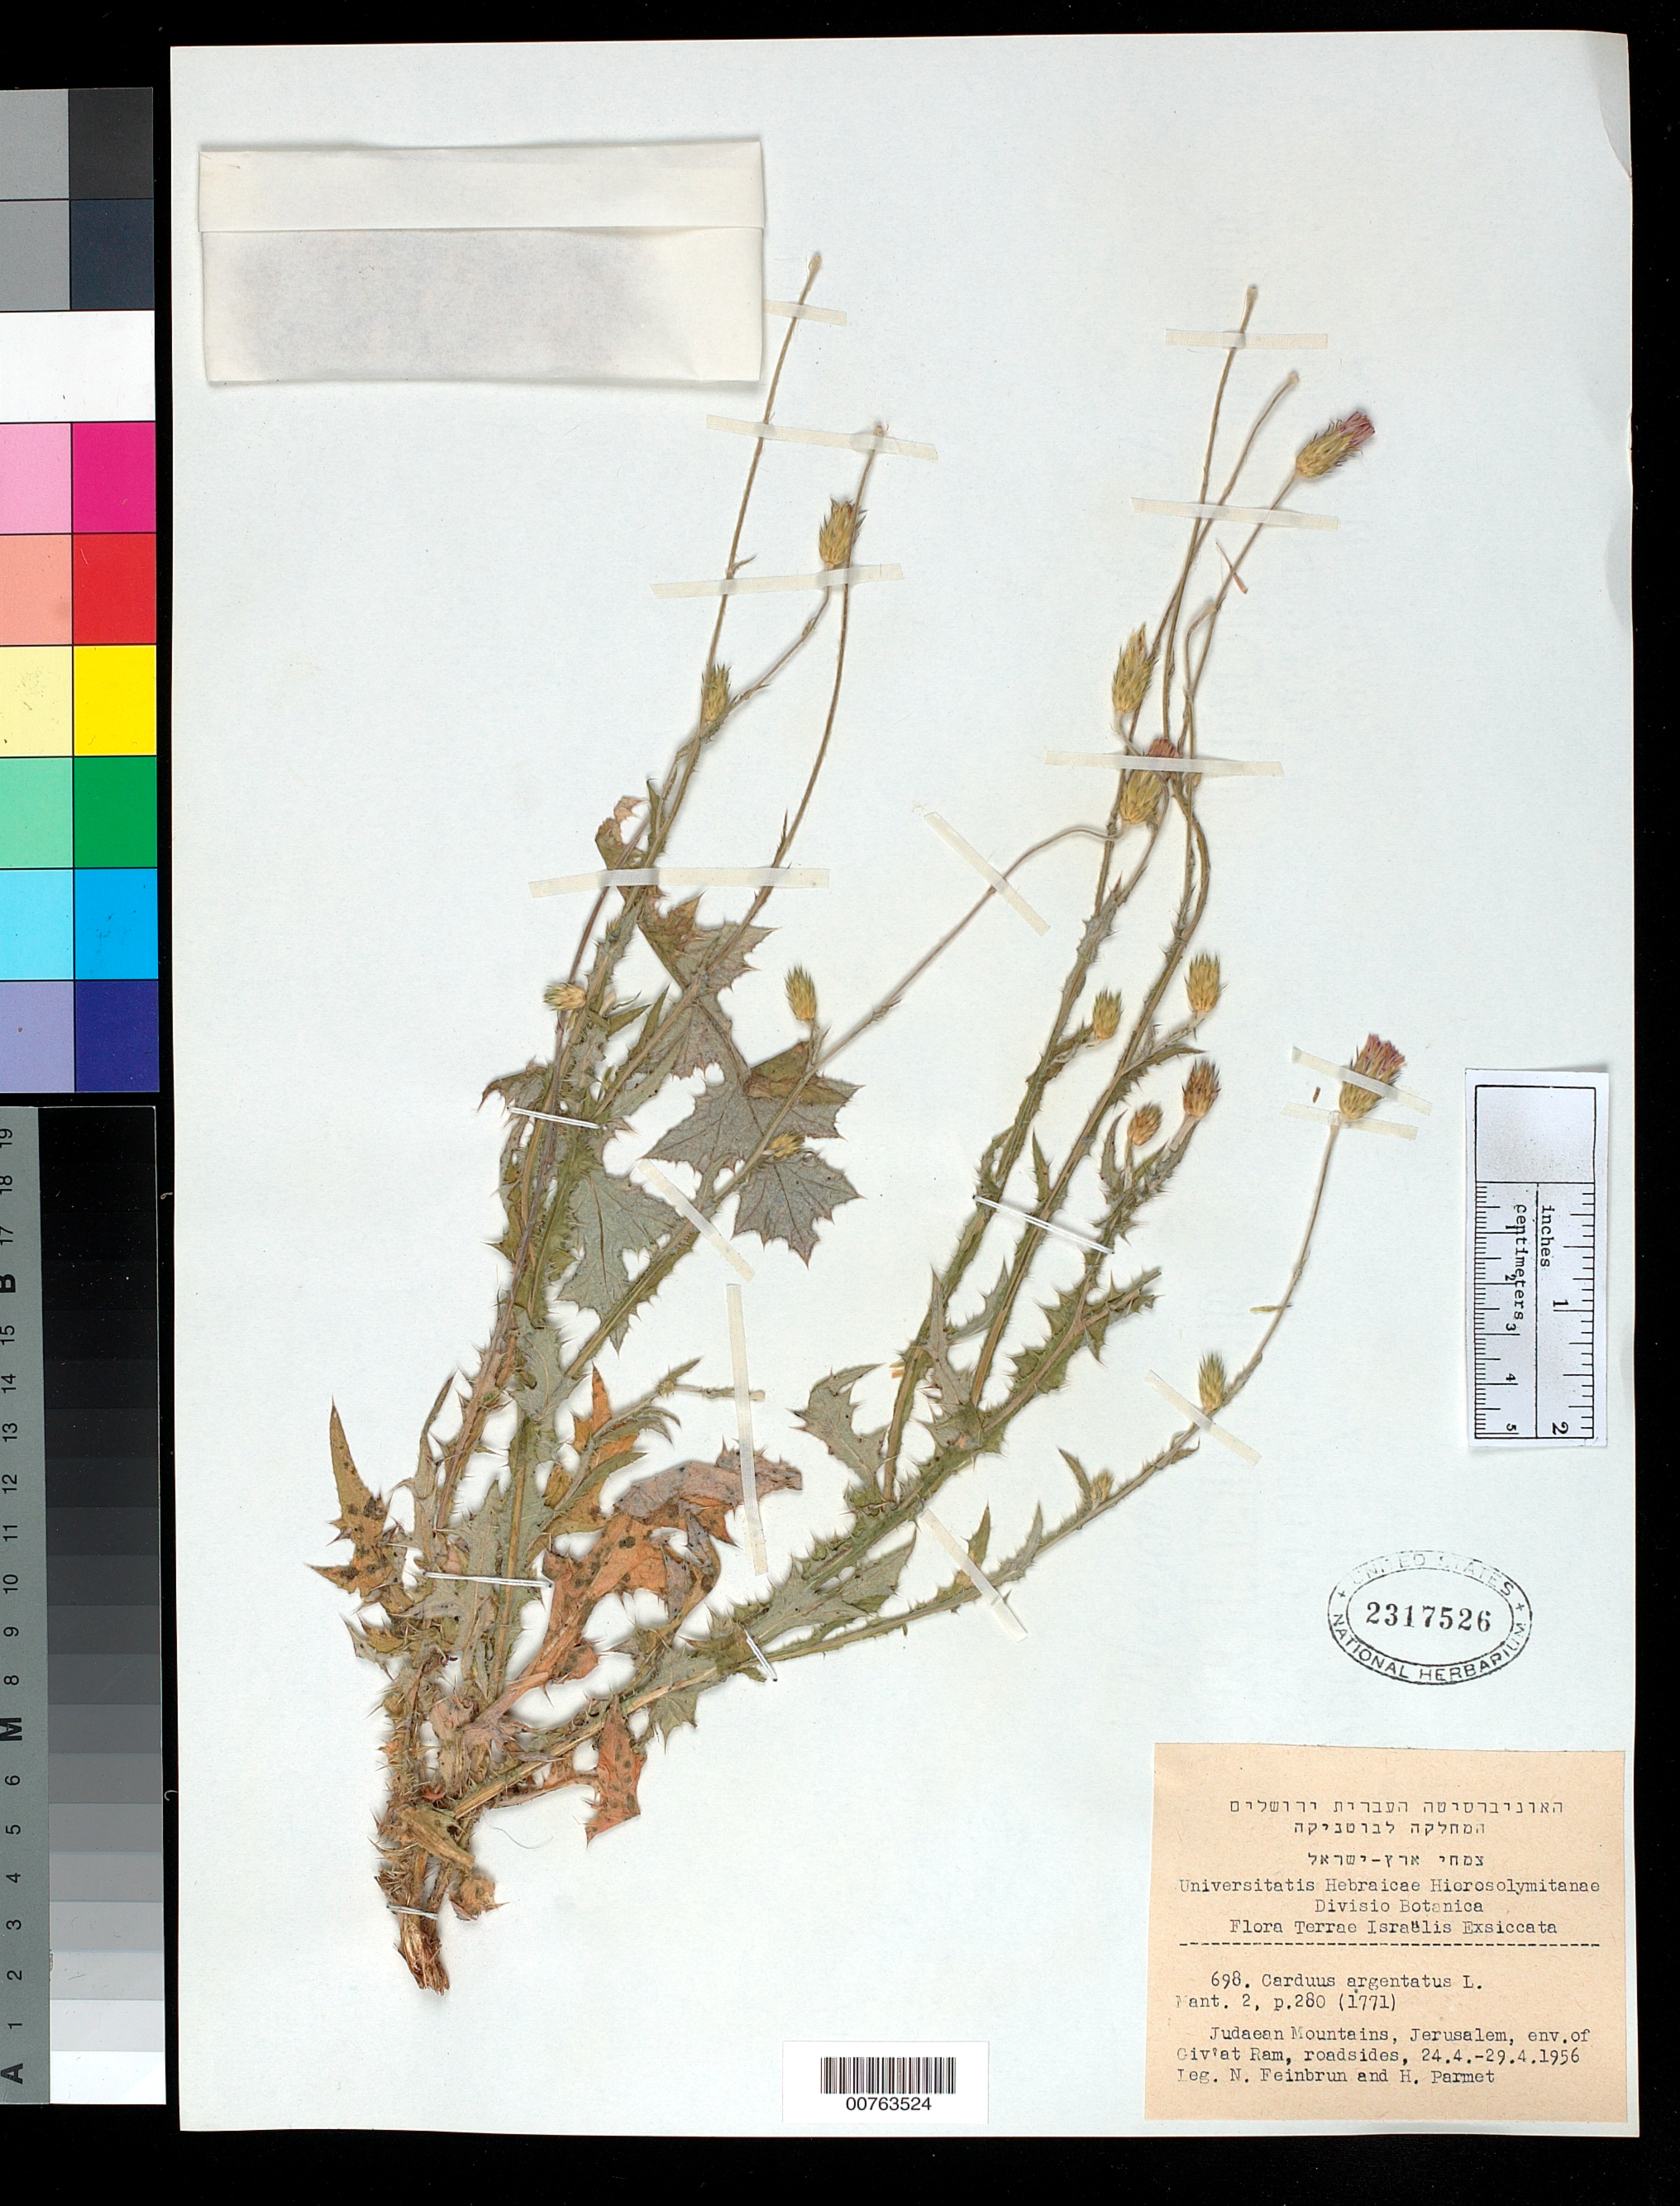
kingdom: Plantae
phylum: Tracheophyta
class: Magnoliopsida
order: Asterales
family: Asteraceae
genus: Carduus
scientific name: Carduus argentatus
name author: L.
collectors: N. Feinbrun & H. Parmet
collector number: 698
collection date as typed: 24 Apr 1956 to 29 Apr 1956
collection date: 1956-04-24/1956-04-29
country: Israel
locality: Judaean Mtns., Jerusalem, Env. of Giv'at Ram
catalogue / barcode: US 2317526